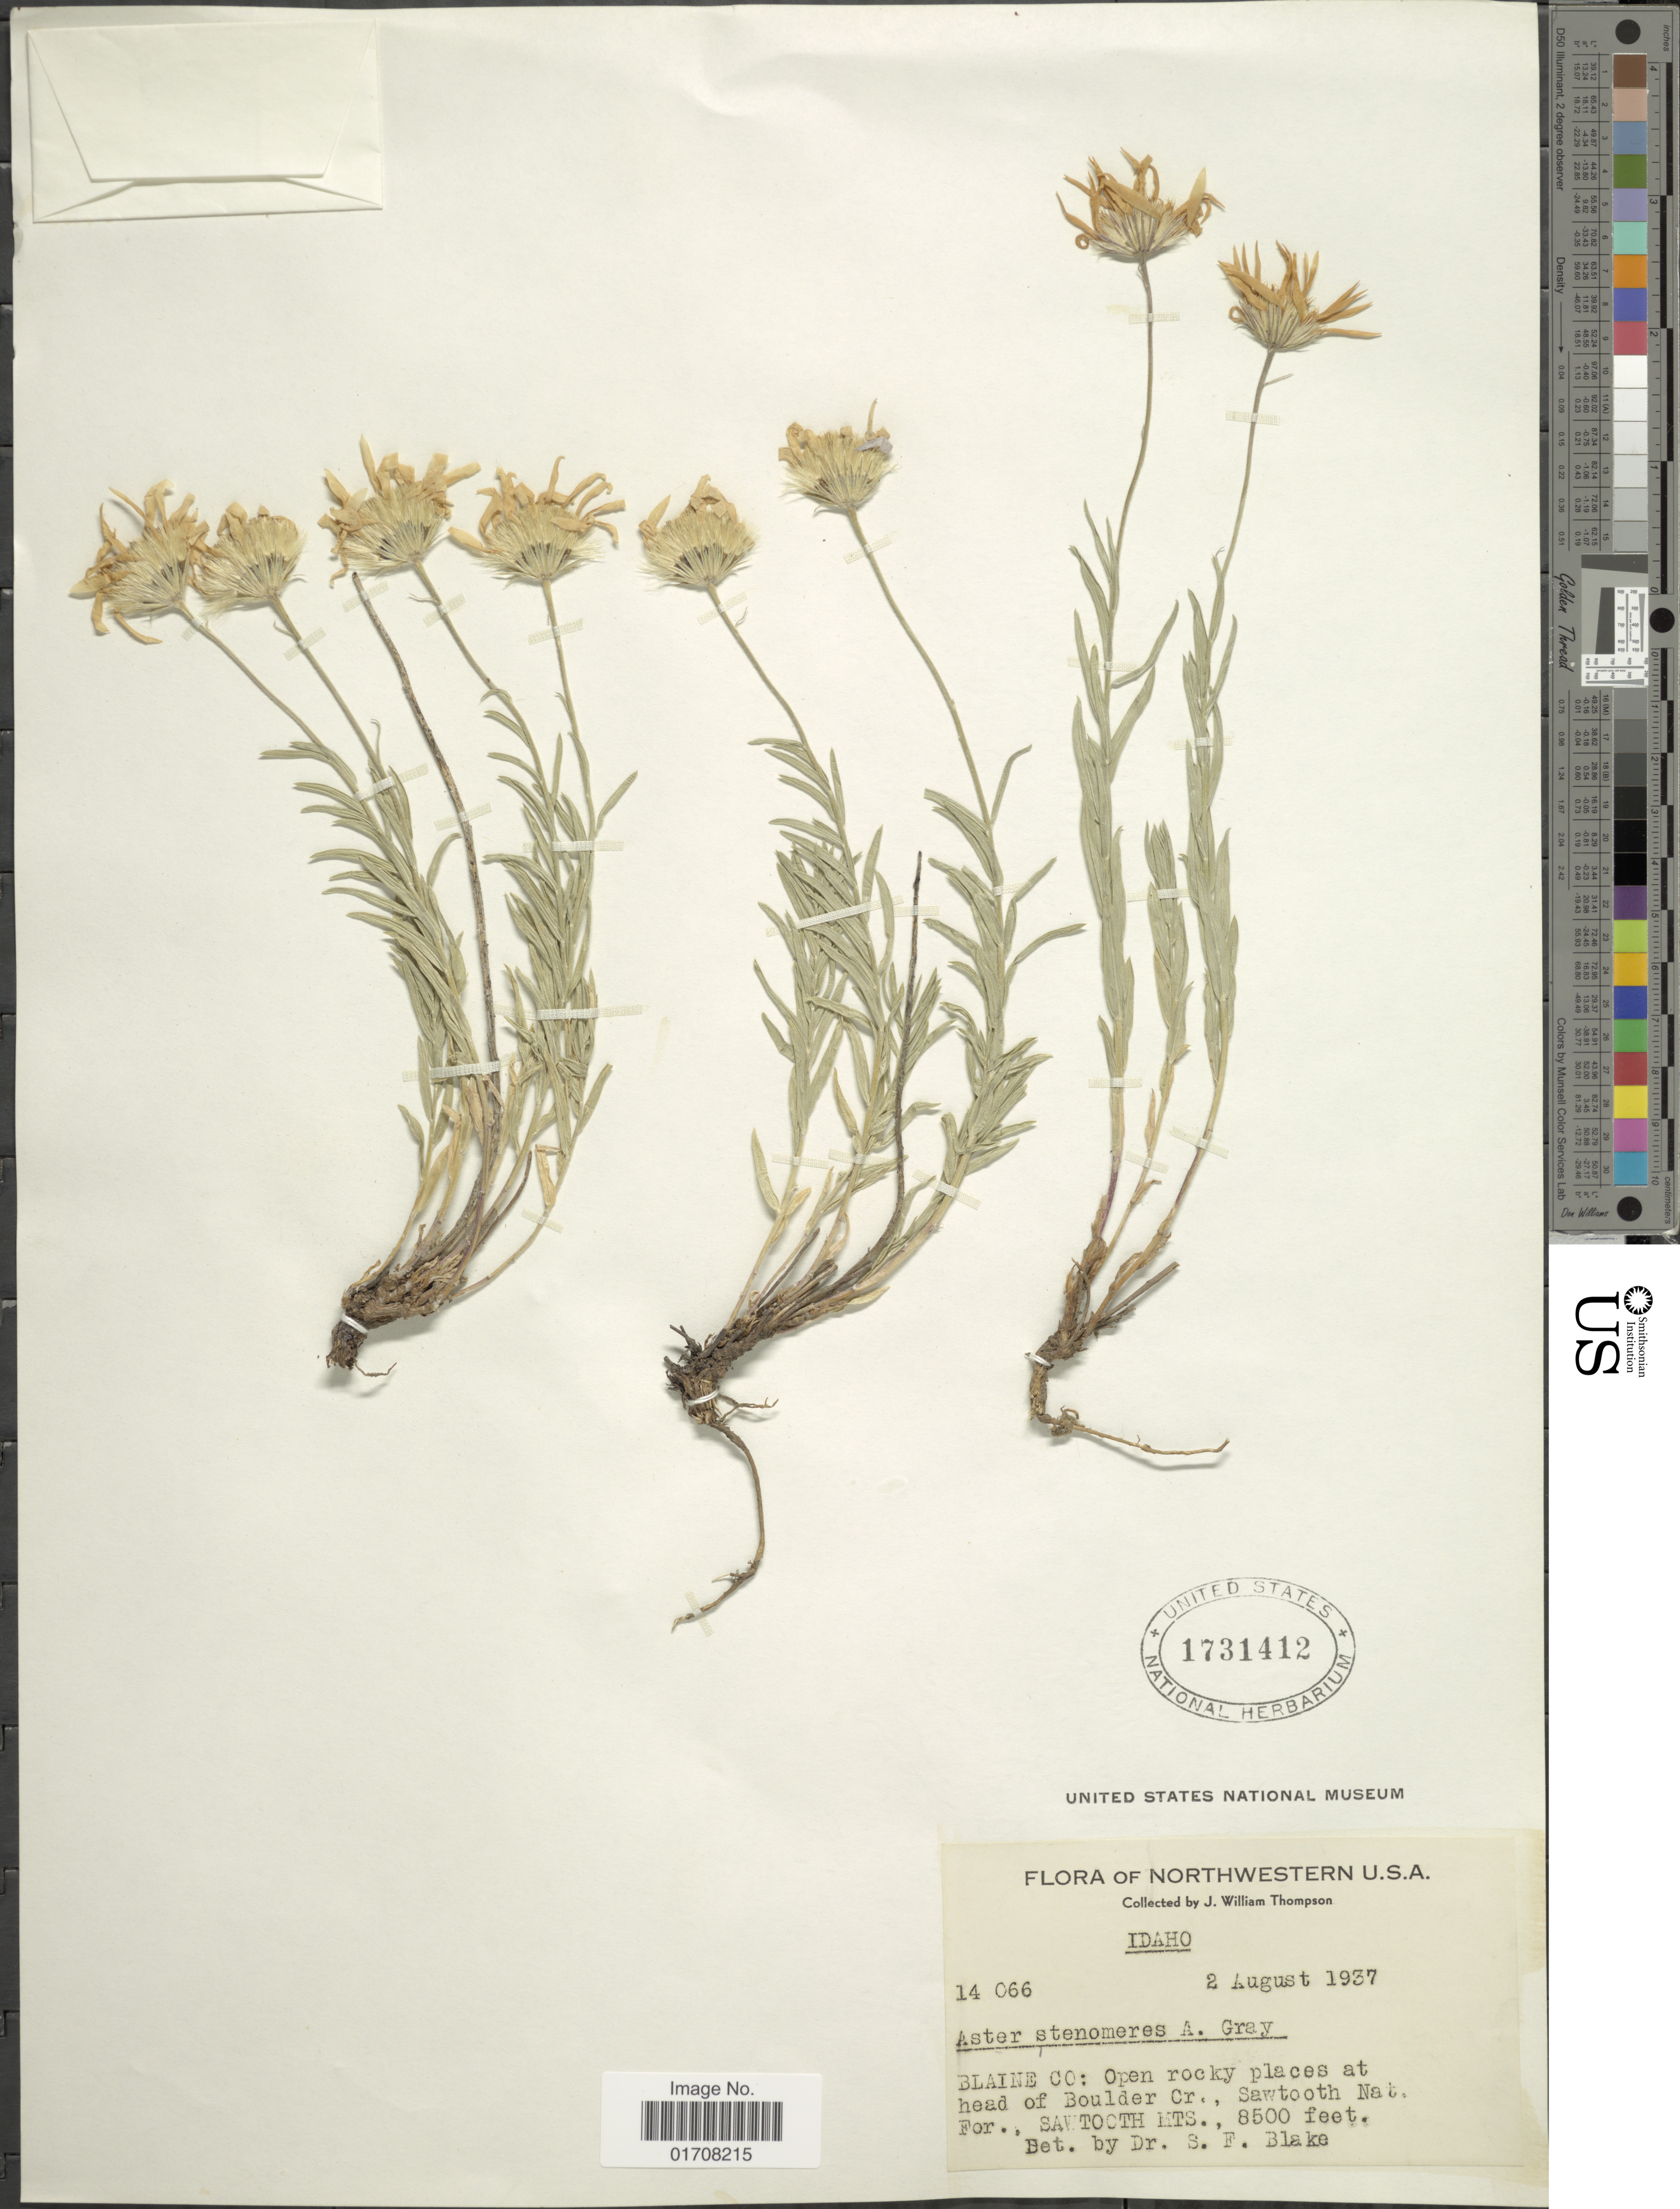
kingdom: Plantae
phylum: Tracheophyta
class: Magnoliopsida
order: Asterales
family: Asteraceae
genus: Ionactis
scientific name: Ionactis stenomeres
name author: (A. Gray) Greene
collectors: J. W. Thompson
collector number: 14066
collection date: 1937-08-02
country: United States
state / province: Idaho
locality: Northwestern U.S.A., Blaine Co., at head of Boulder Cr., Sawtooth Nat. For., Sawtooth Mts.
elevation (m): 2591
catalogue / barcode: US 1731412